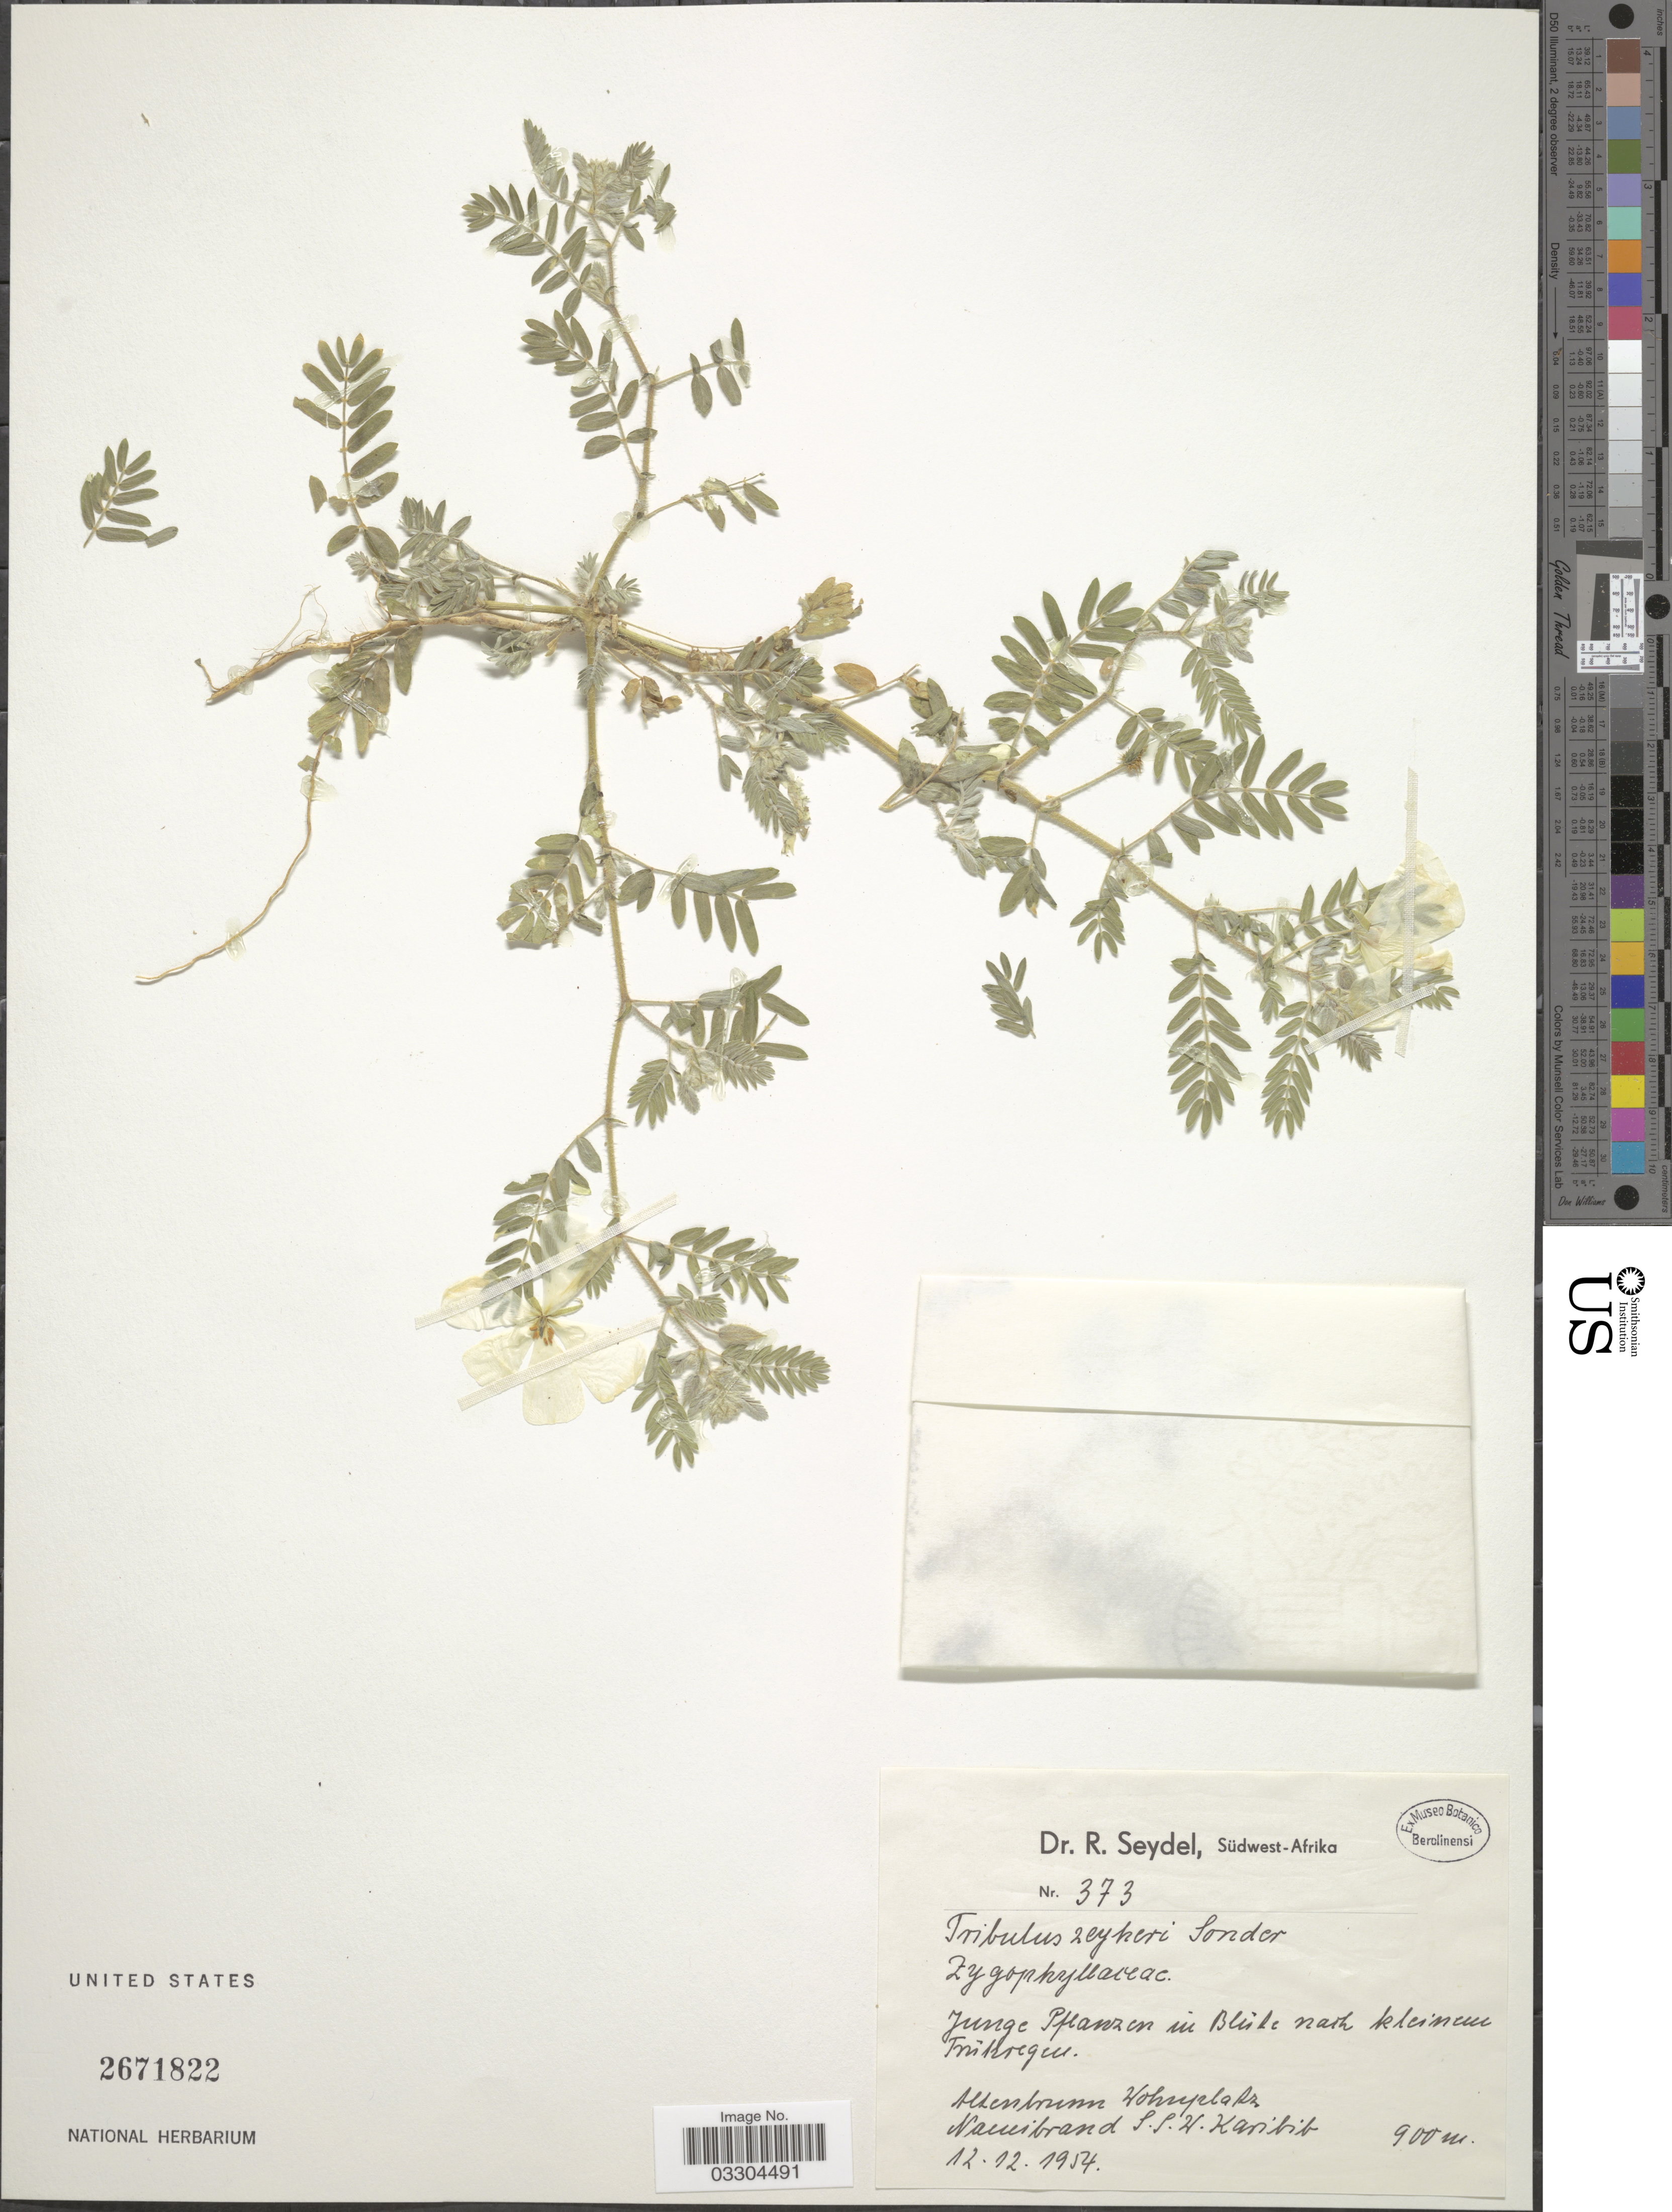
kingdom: Plantae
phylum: Tracheophyta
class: Magnoliopsida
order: Zygophyllales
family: Zygophyllaceae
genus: Tribulus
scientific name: Tribulus zeyheri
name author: Sond.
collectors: R. Seydel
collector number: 373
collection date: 1954-12-12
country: Namibia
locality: Südwest-Africa. Altenbrunn Hohyratr. Namibrand S.S.W. Karibib.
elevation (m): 900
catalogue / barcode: US 2671822